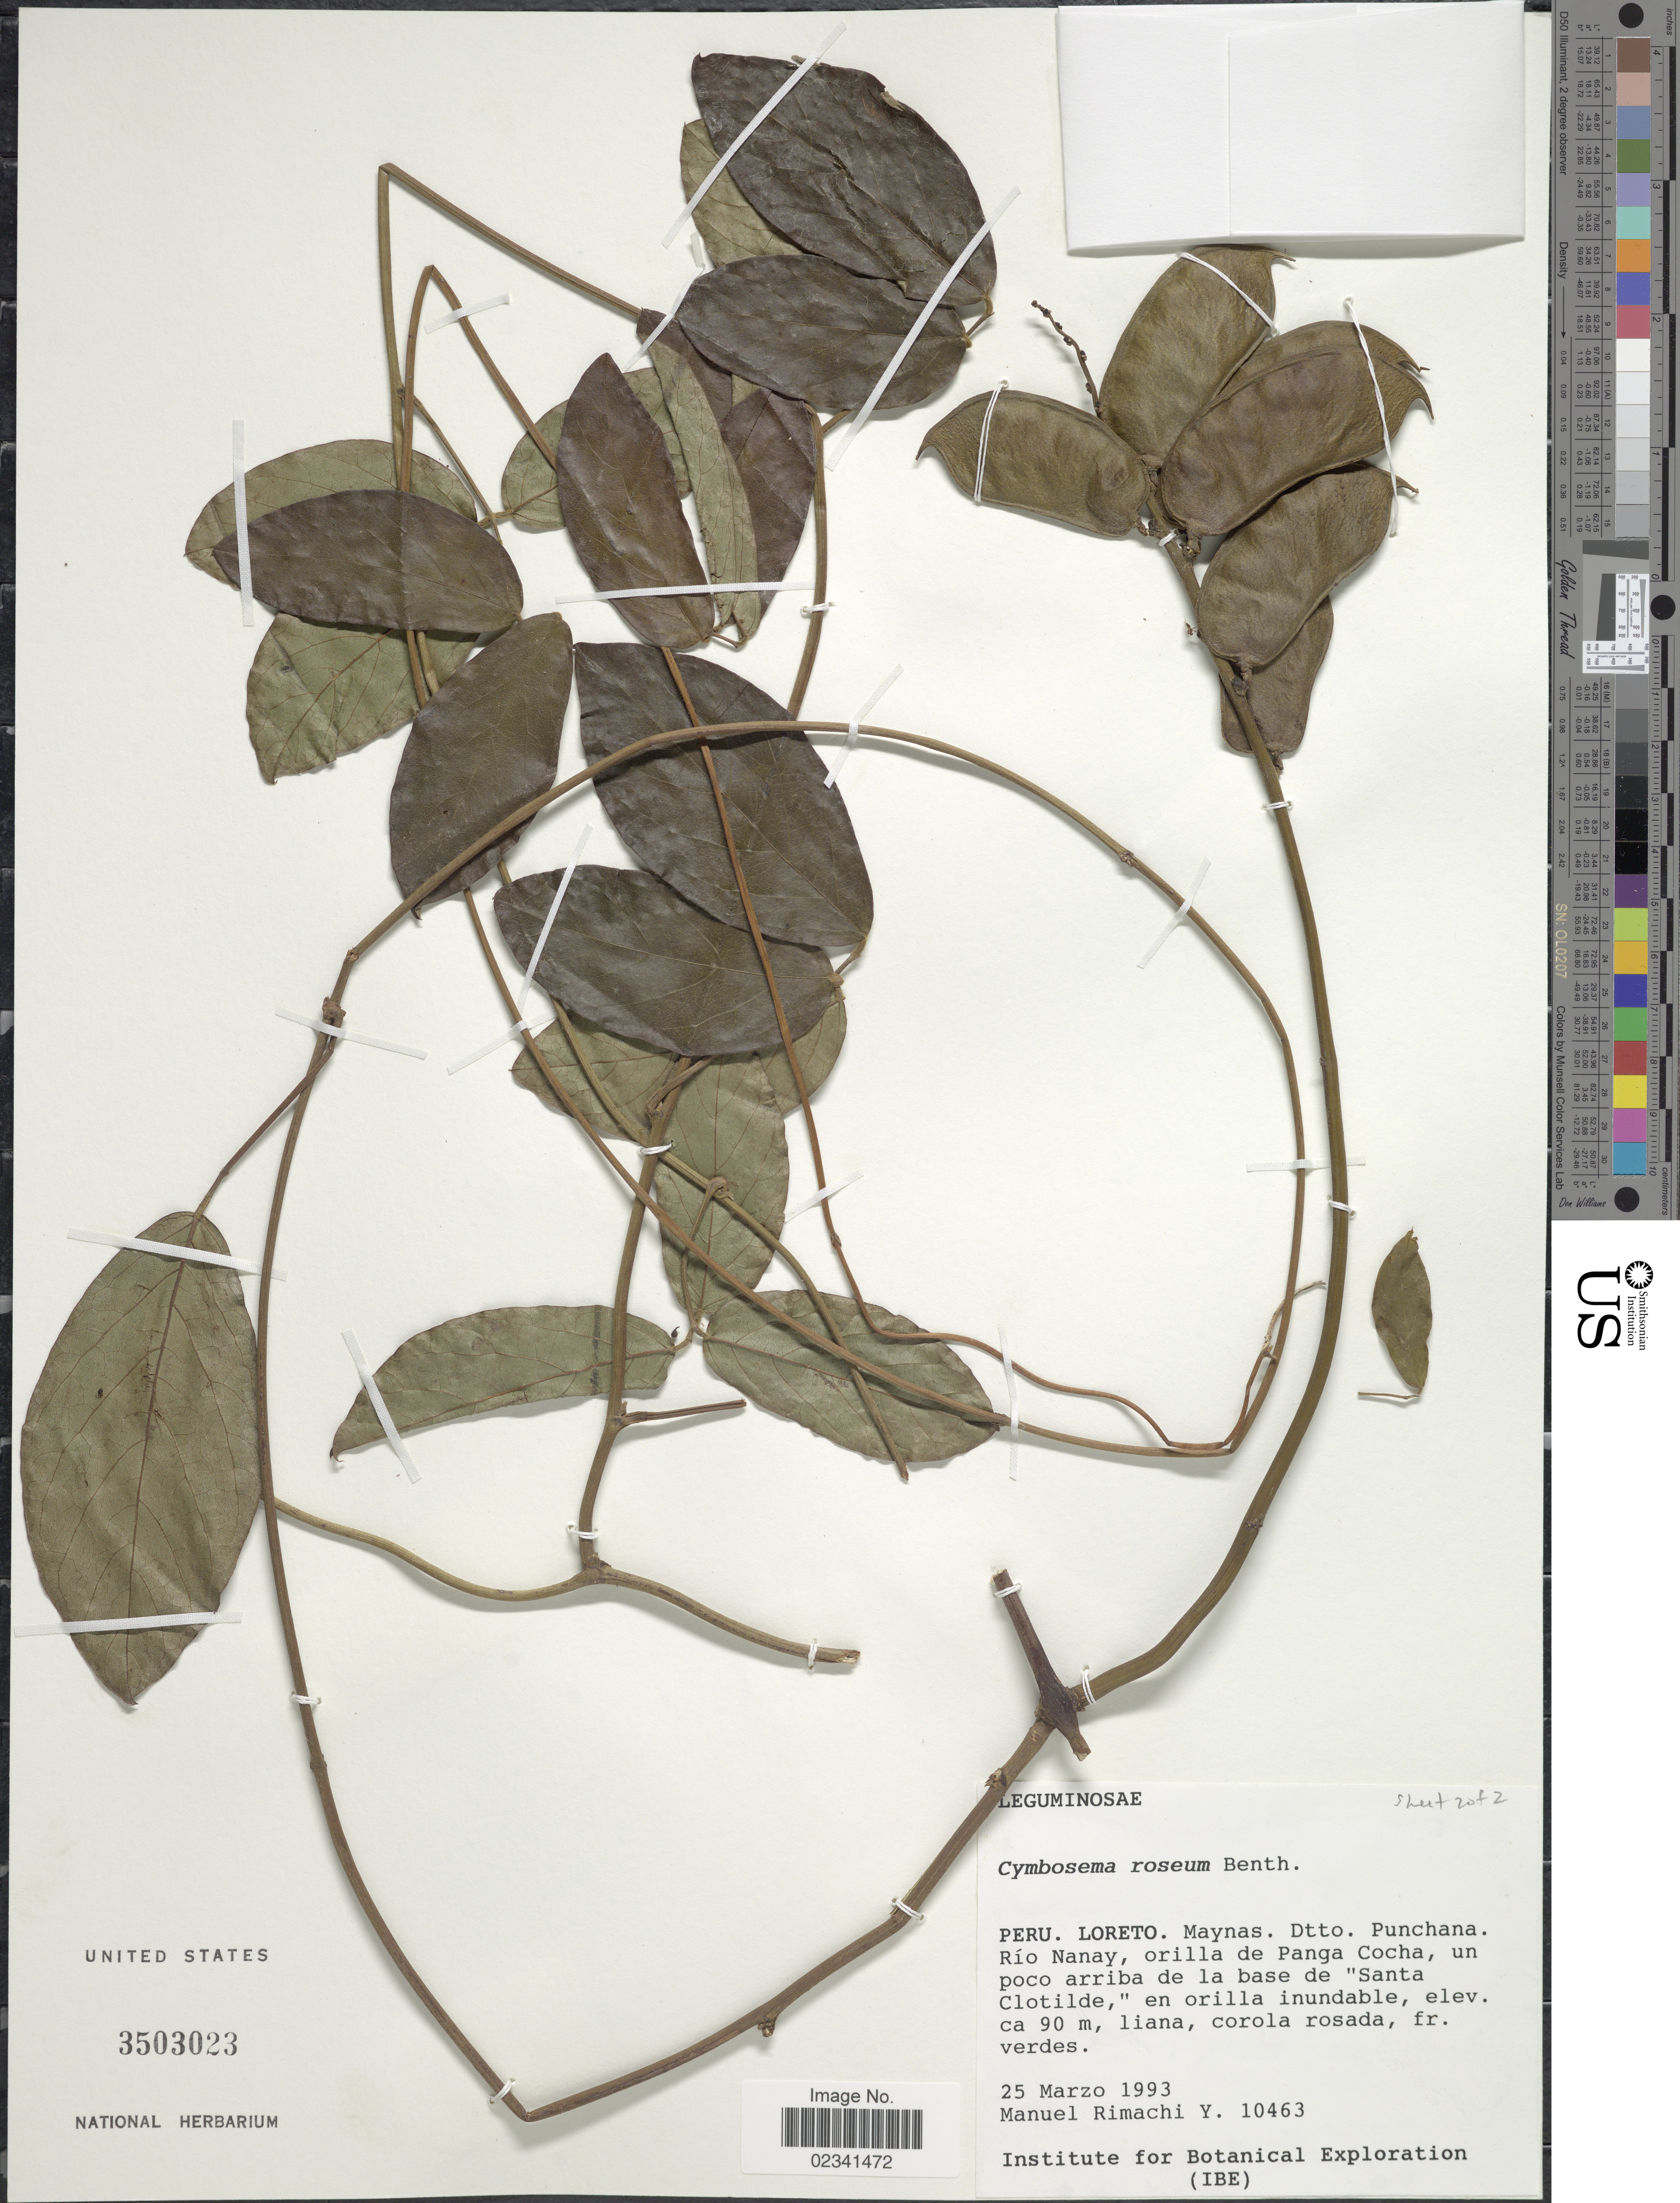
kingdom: Plantae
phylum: Tracheophyta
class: Magnoliopsida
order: Fabales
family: Fabaceae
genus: Cymbosema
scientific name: Cymbosema roseum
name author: Benth.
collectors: M. Rimachi Y.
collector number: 10463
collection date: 1993-03-25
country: Peru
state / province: Loreto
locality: Maynas. Dtto. Punchana. Rio Nanay, orilla de Panga Cocha, un poco arriba de la base de "Santa Clotilde", en orilla inundable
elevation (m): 90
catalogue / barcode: US 3503023